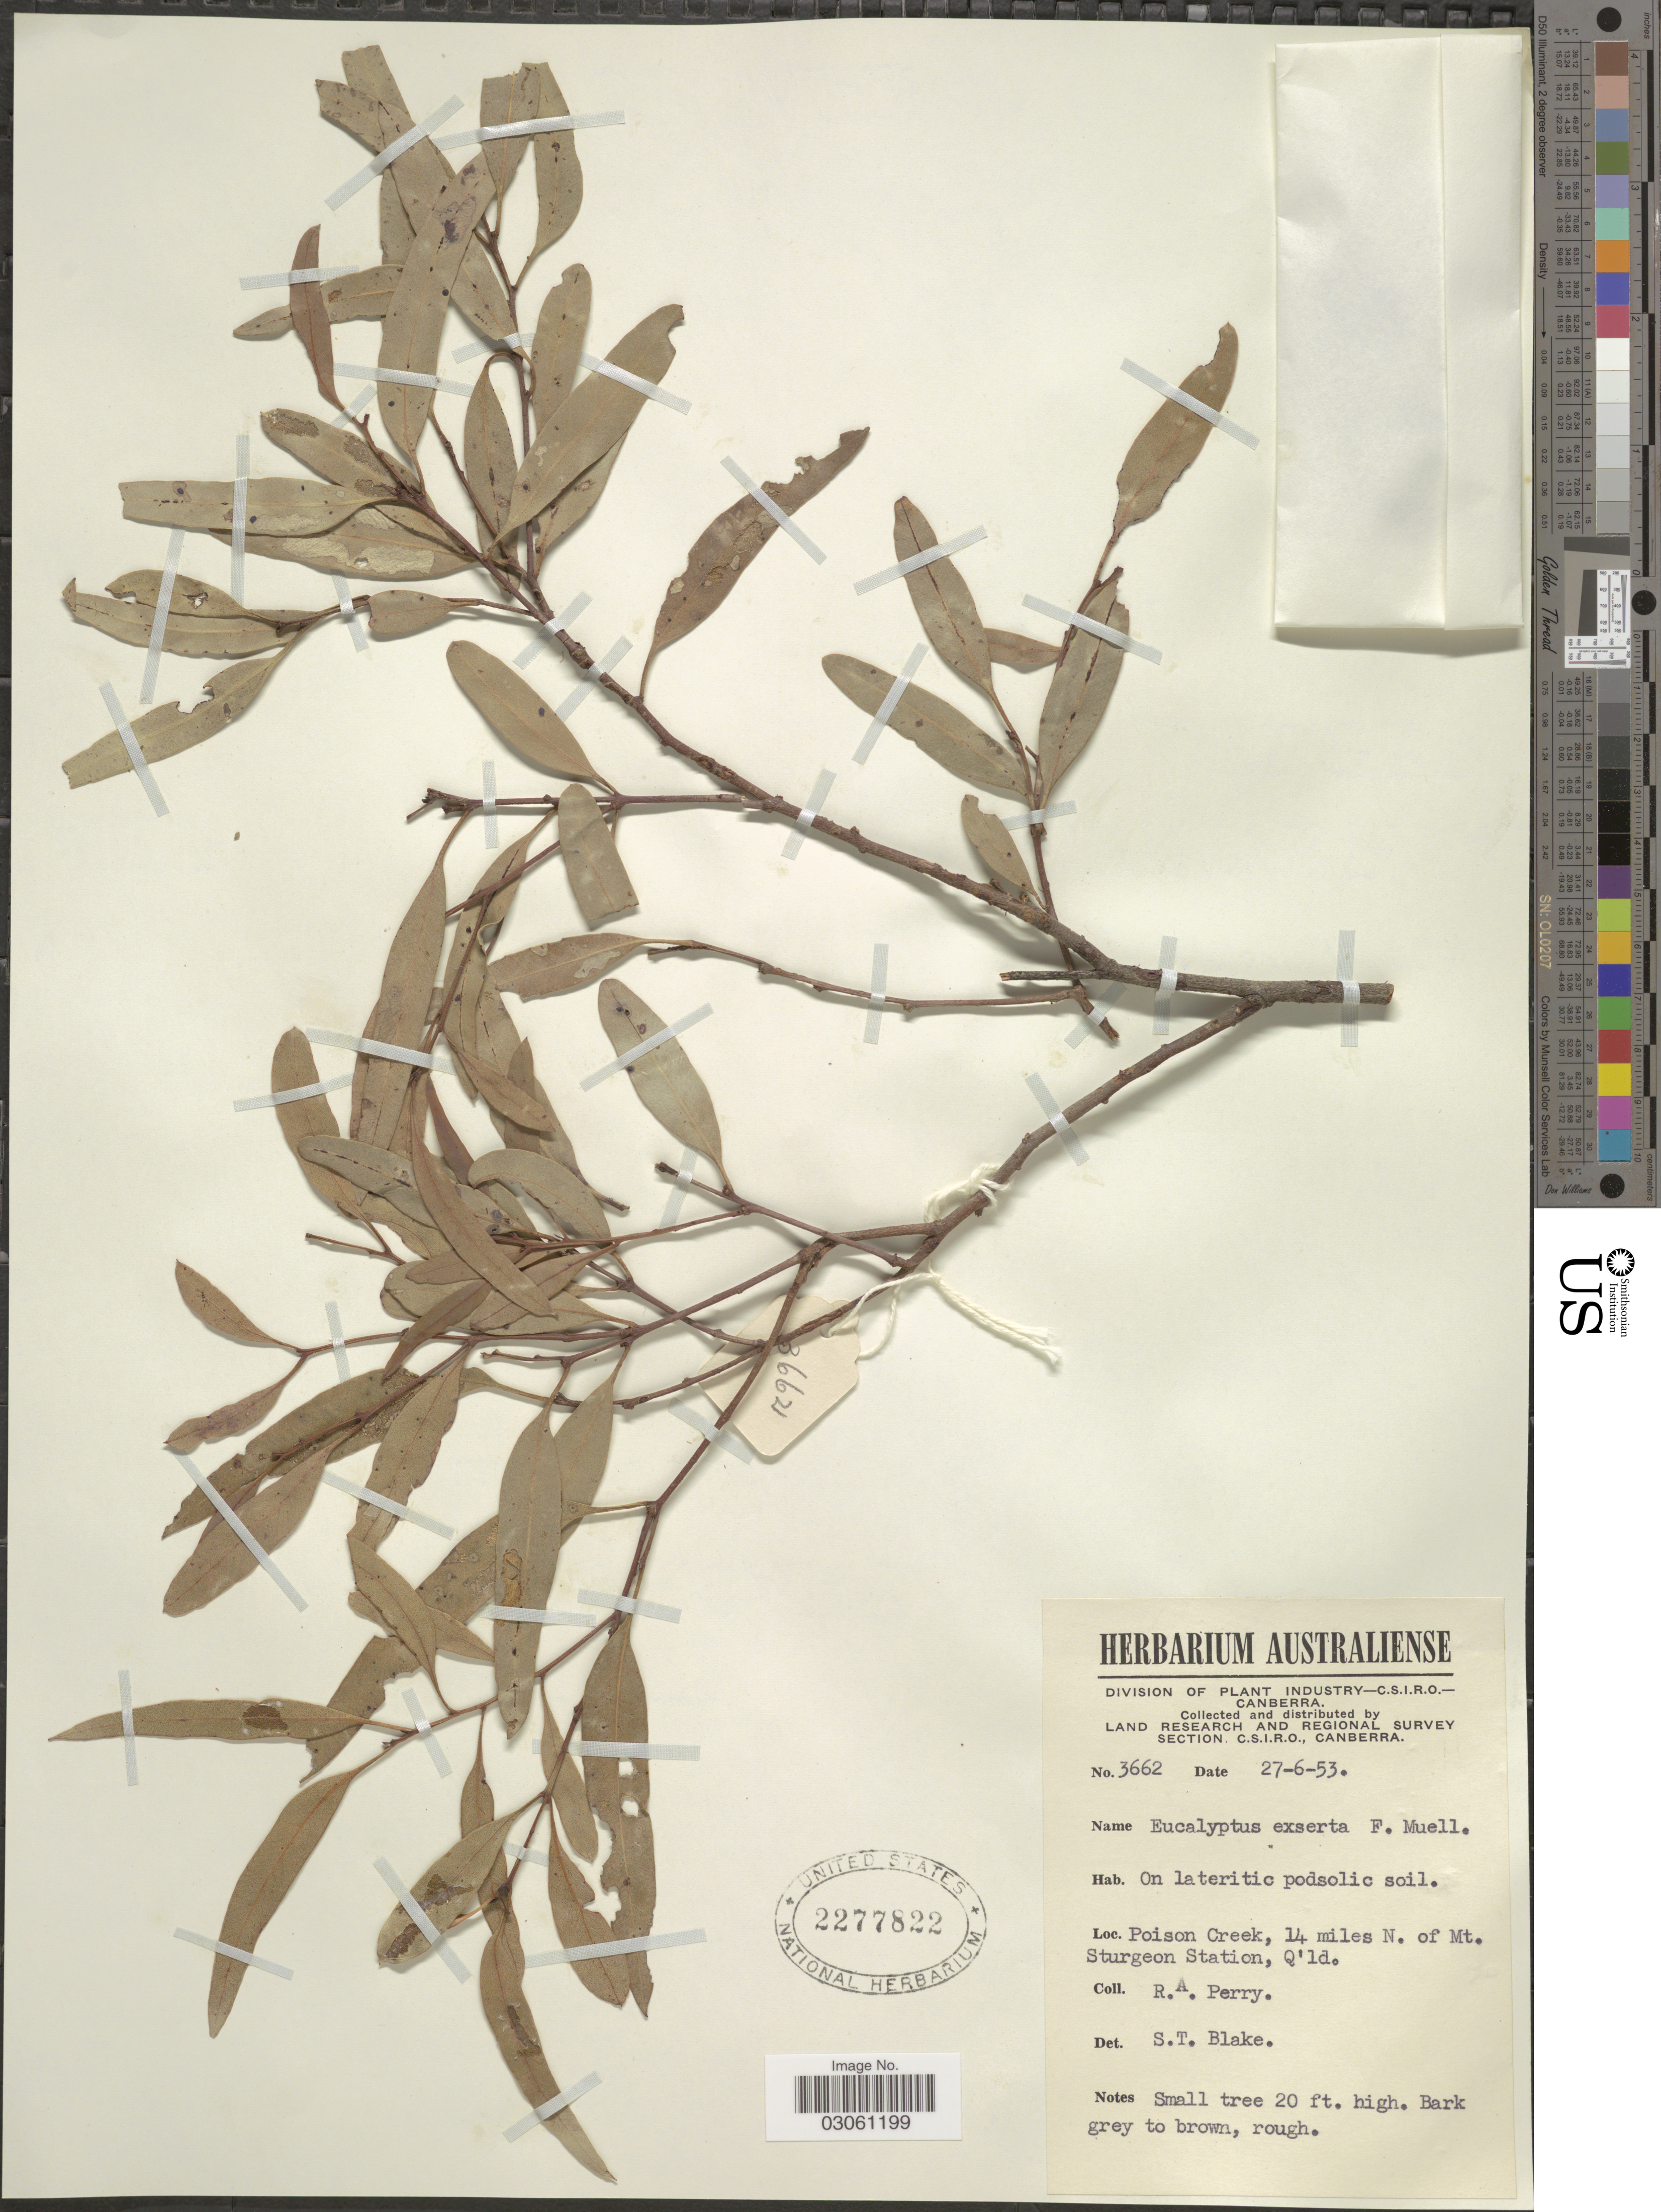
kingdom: Plantae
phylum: Tracheophyta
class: Magnoliopsida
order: Myrtales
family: Myrtaceae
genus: Eucalyptus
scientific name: Eucalyptus exserta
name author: F. Muell.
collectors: Perry, R. A.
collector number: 3662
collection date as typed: Transcribed d/m/y: 27/6/53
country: Australia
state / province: Queensland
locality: Poison Creek, 14 miles N. of Mt. Sturgeon Station, Q'ld.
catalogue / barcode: US 2277822